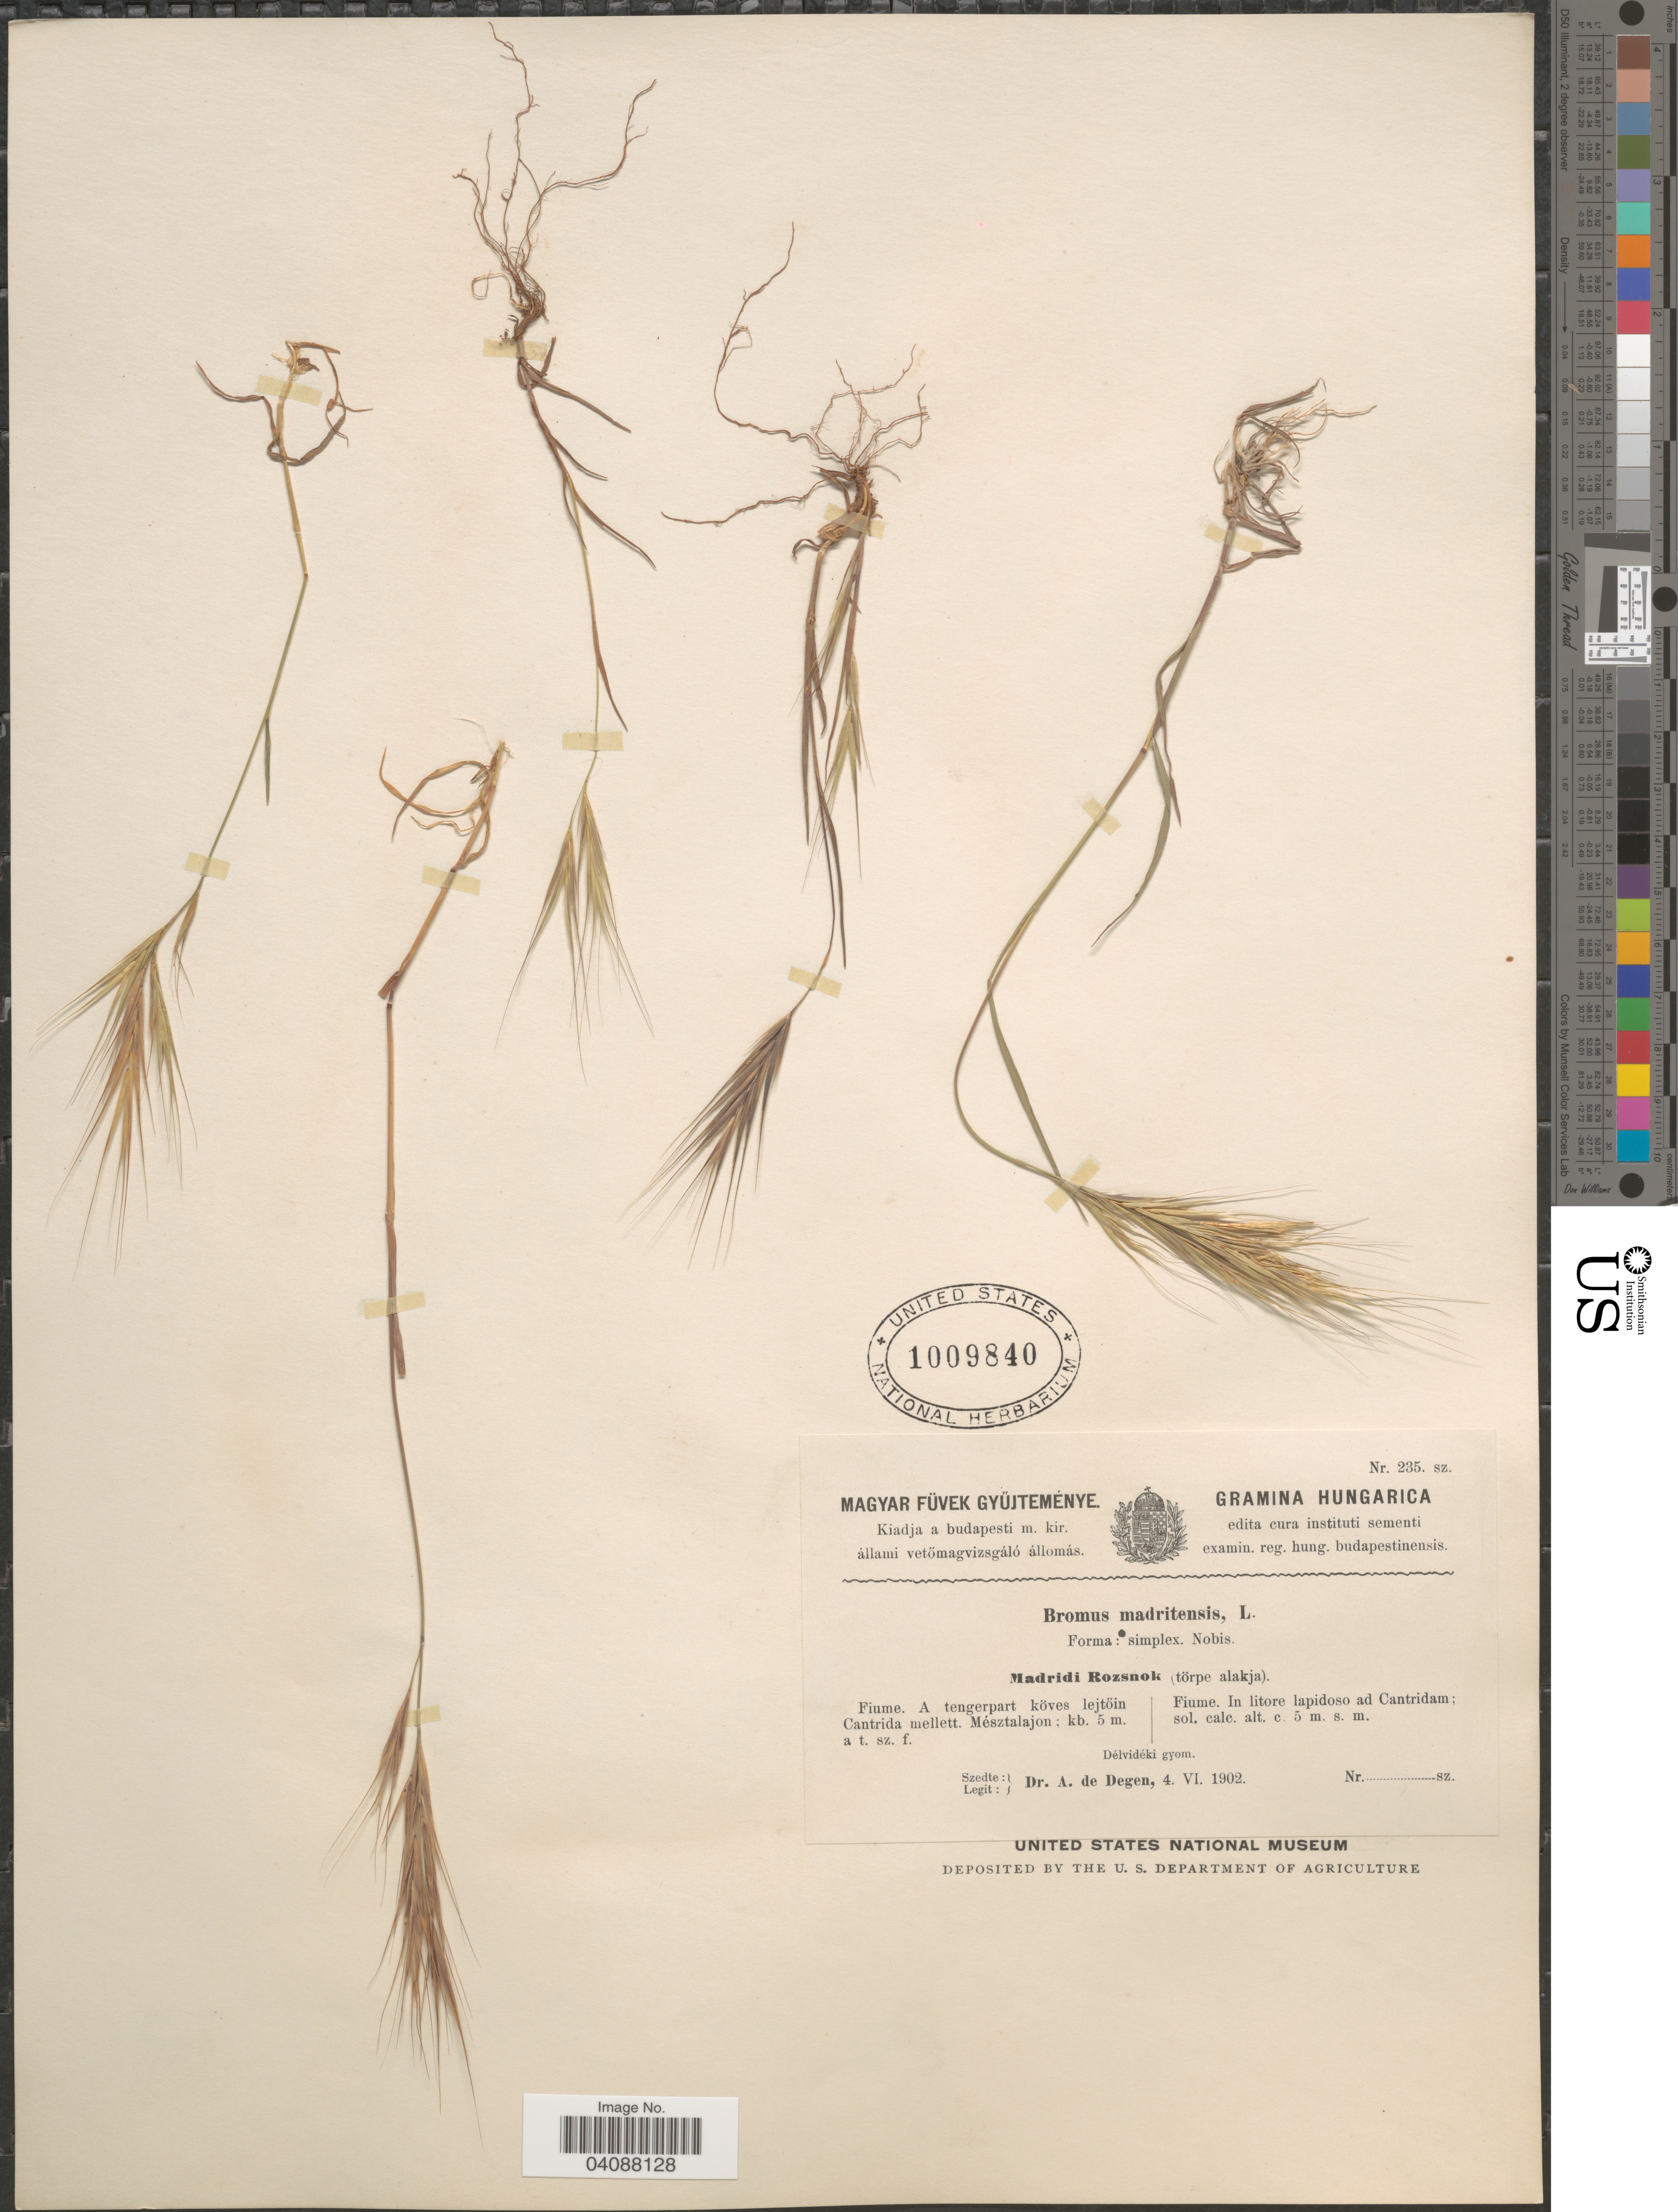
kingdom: Plantae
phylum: Tracheophyta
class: Liliopsida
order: Poales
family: Poaceae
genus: Bromus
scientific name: Bromus madritensis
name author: L.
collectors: A. Degen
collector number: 235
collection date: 1902-06-04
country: Croatia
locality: Fiume. In litore lapidoso ad Cantridam.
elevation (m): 5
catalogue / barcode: US 1009840